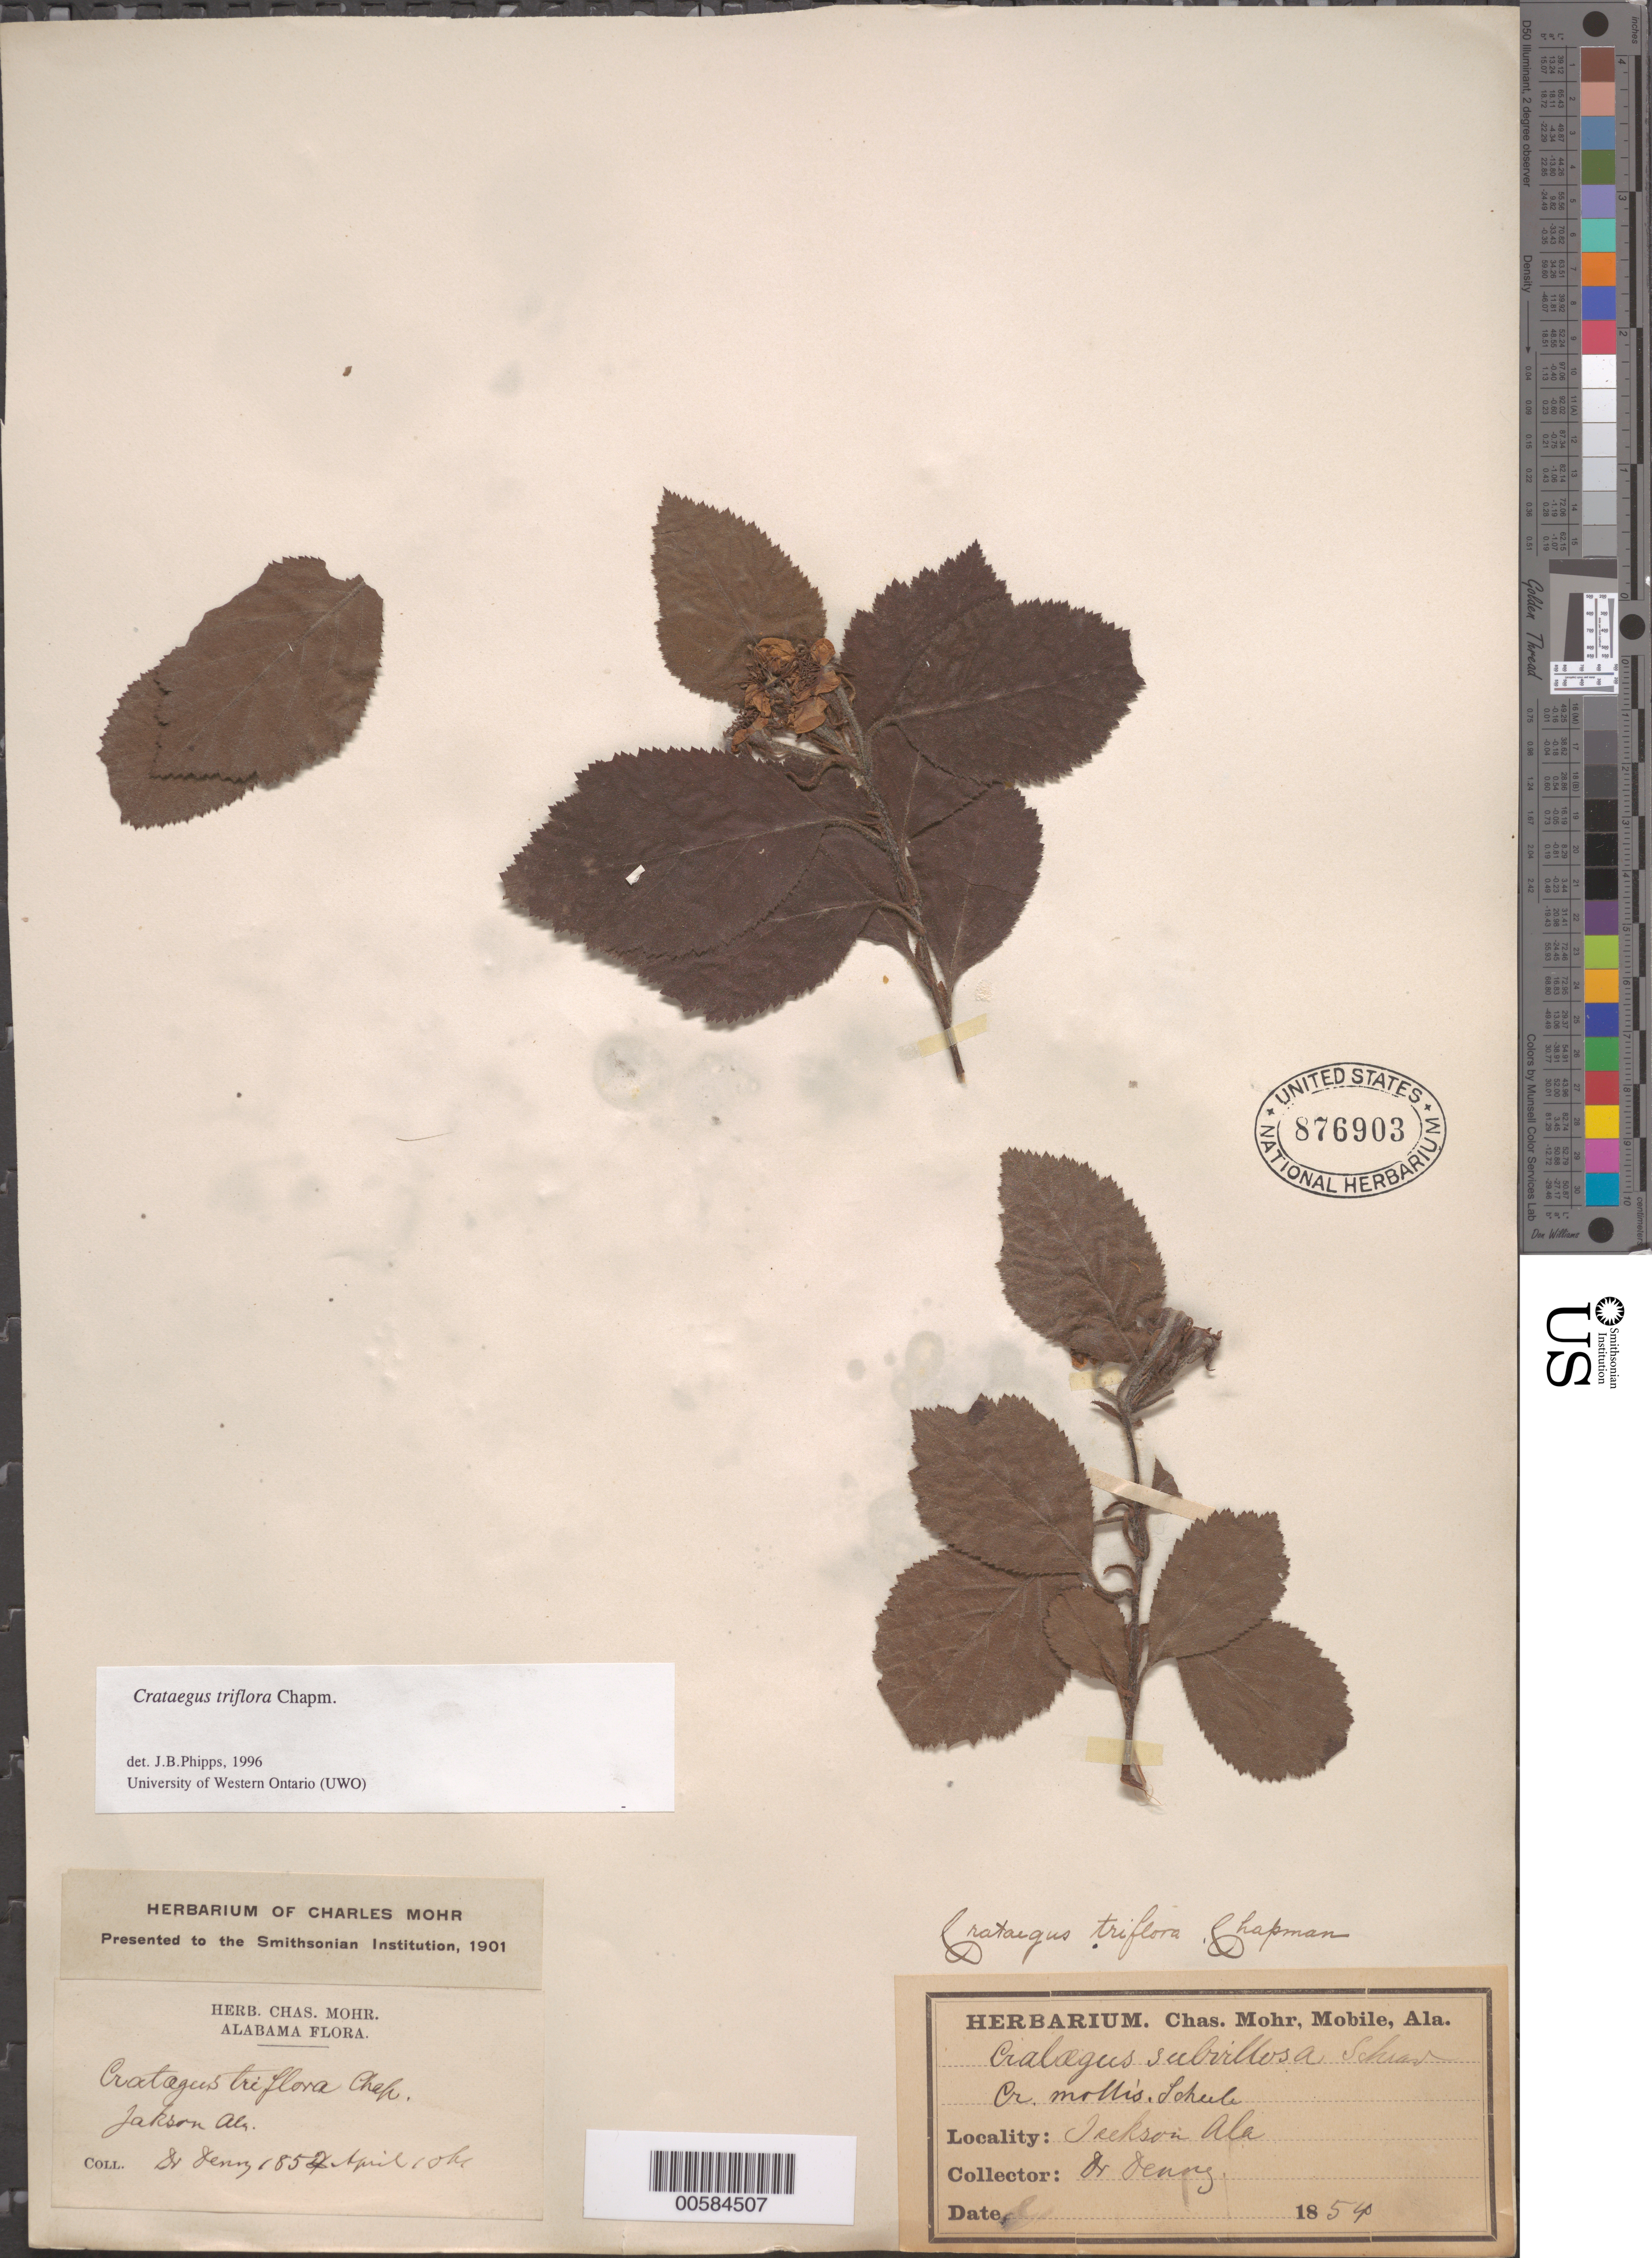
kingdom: Plantae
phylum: Tracheophyta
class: Magnoliopsida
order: Rosales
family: Rosaceae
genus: Crataegus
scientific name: Crataegus triflora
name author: Chapm.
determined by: Phipps, James B., (UWO), University of Western Ontario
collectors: Denny, --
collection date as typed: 10 Apr 1854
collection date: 1854-04-10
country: United States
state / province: Alabama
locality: Jackson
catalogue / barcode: US 876903